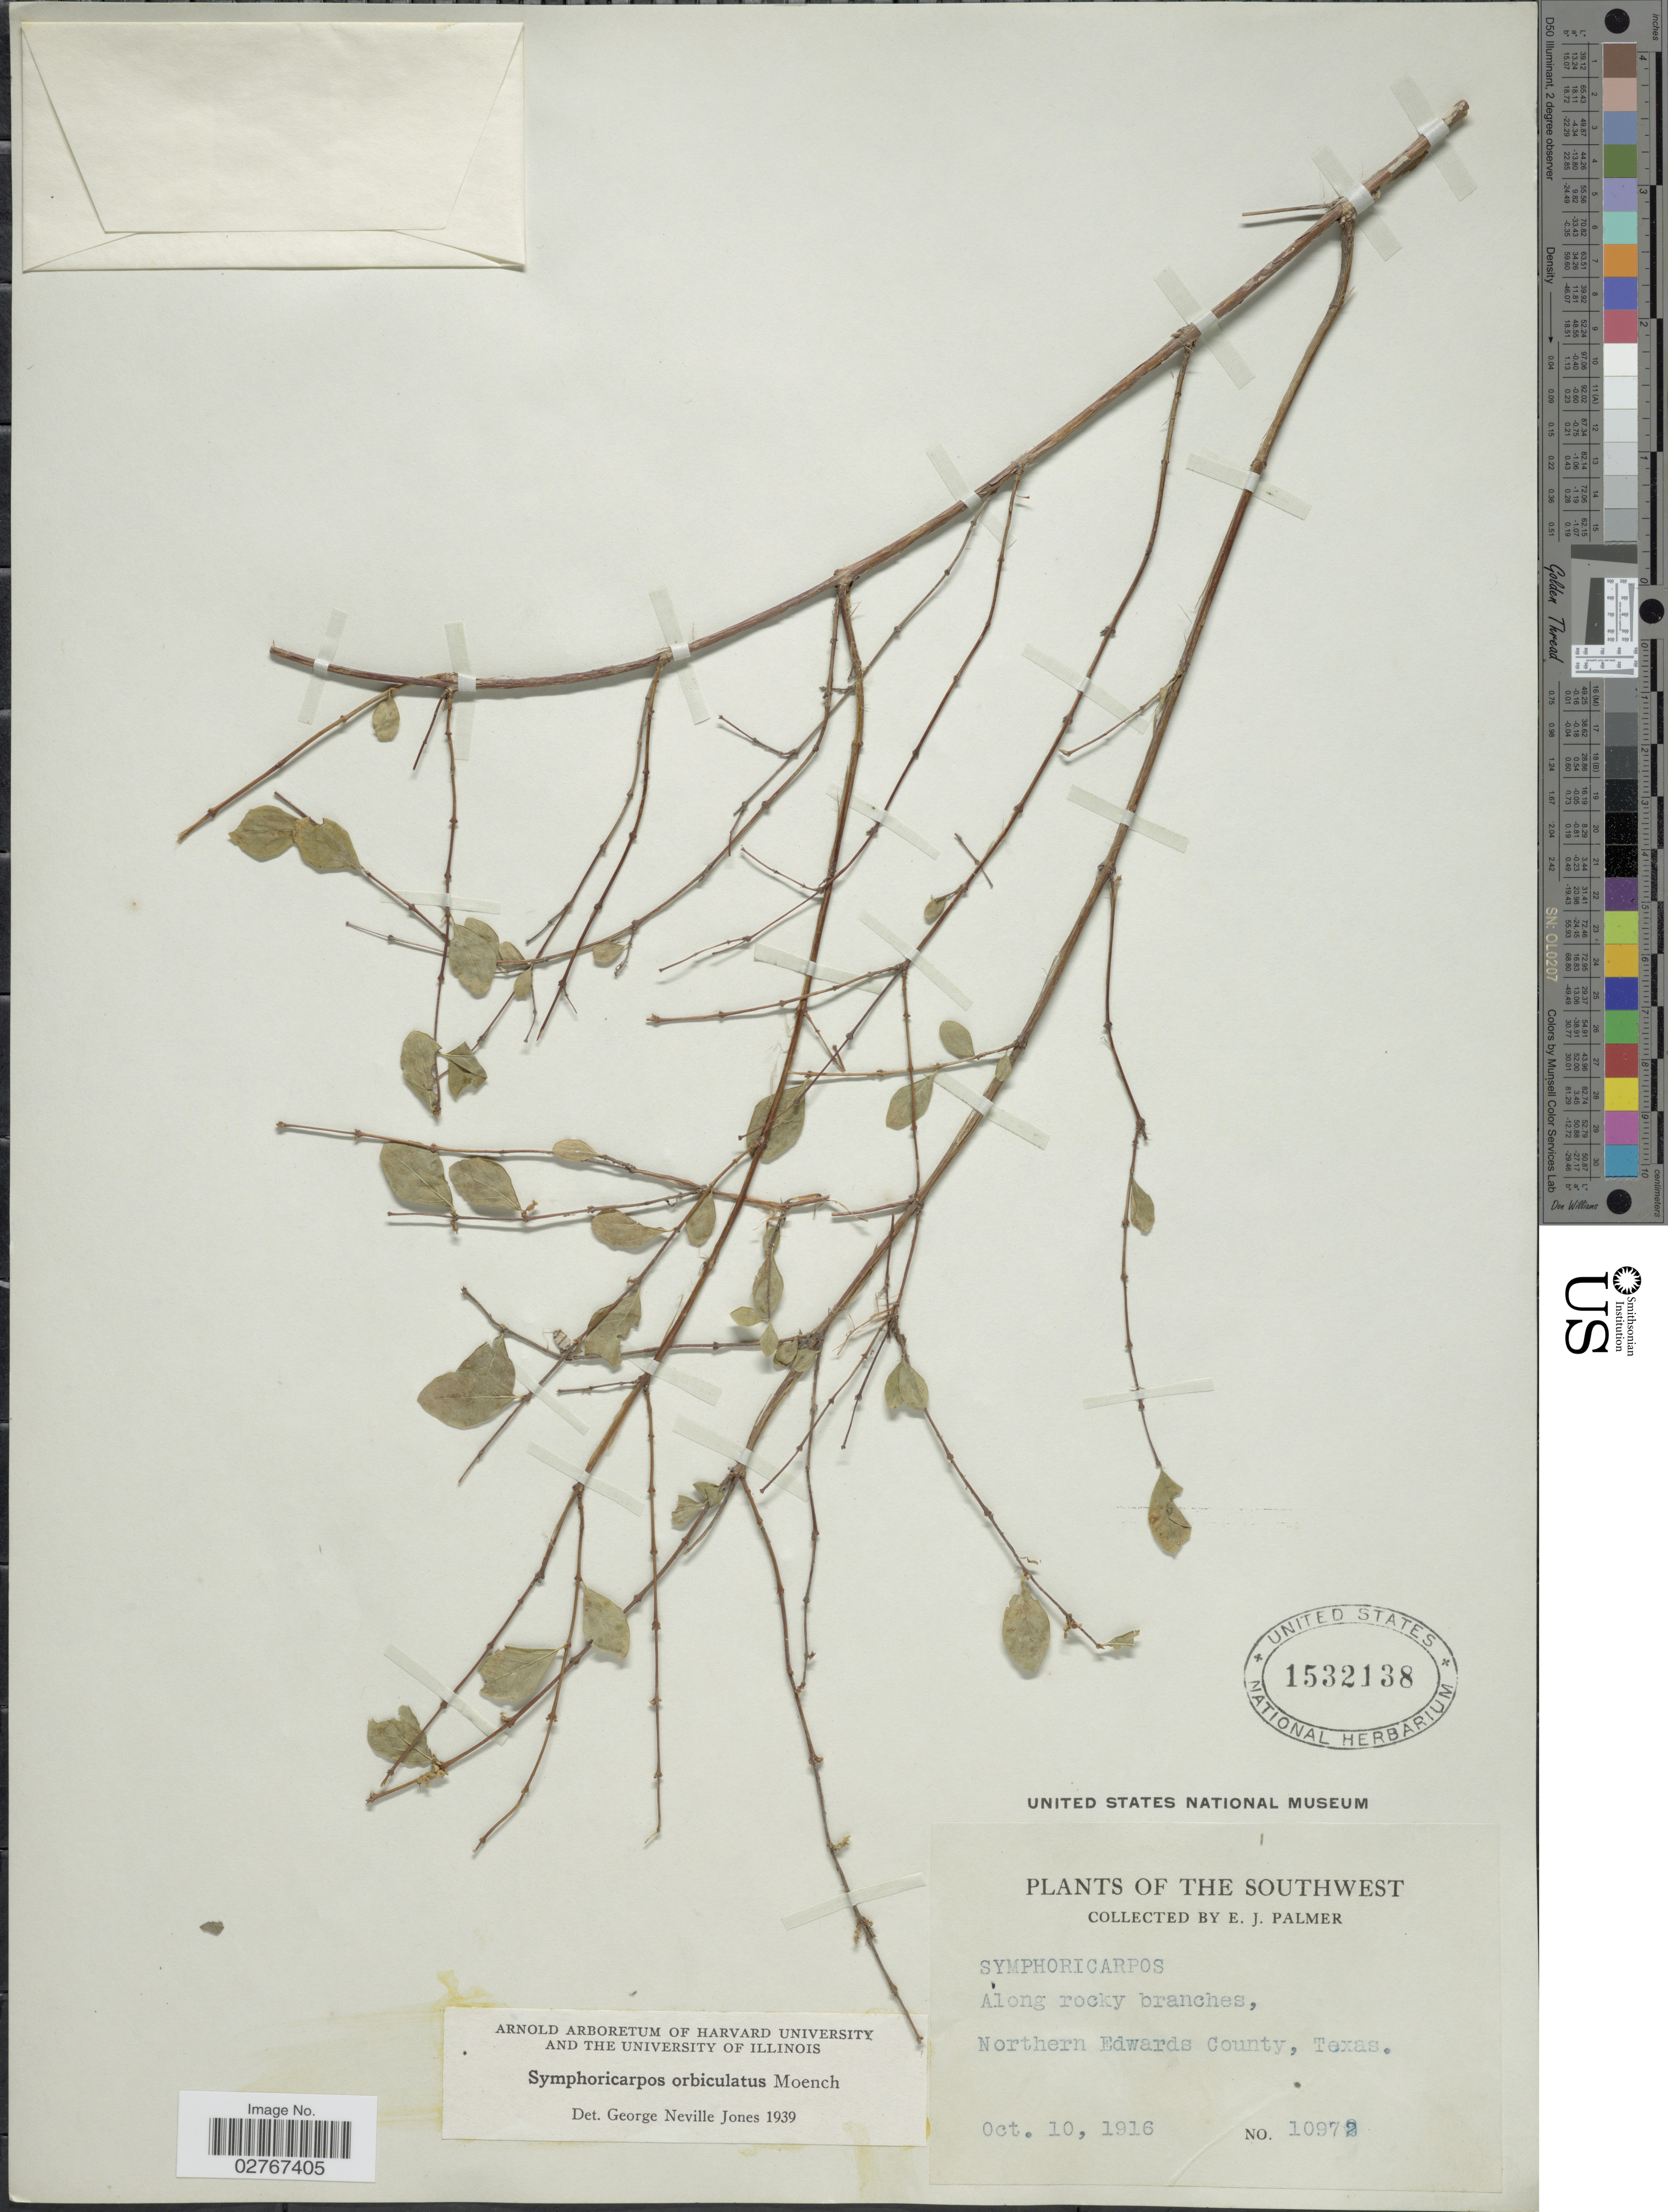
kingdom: Plantae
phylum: Tracheophyta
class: Magnoliopsida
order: Dipsacales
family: Caprifoliaceae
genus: Symphoricarpos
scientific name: Symphoricarpos orbiculatus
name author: Moench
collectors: E. J. Palmer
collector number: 10972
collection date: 1916-10-10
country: United States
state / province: Texas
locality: The Southwest. Northern Edwards County.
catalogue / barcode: US 1532138